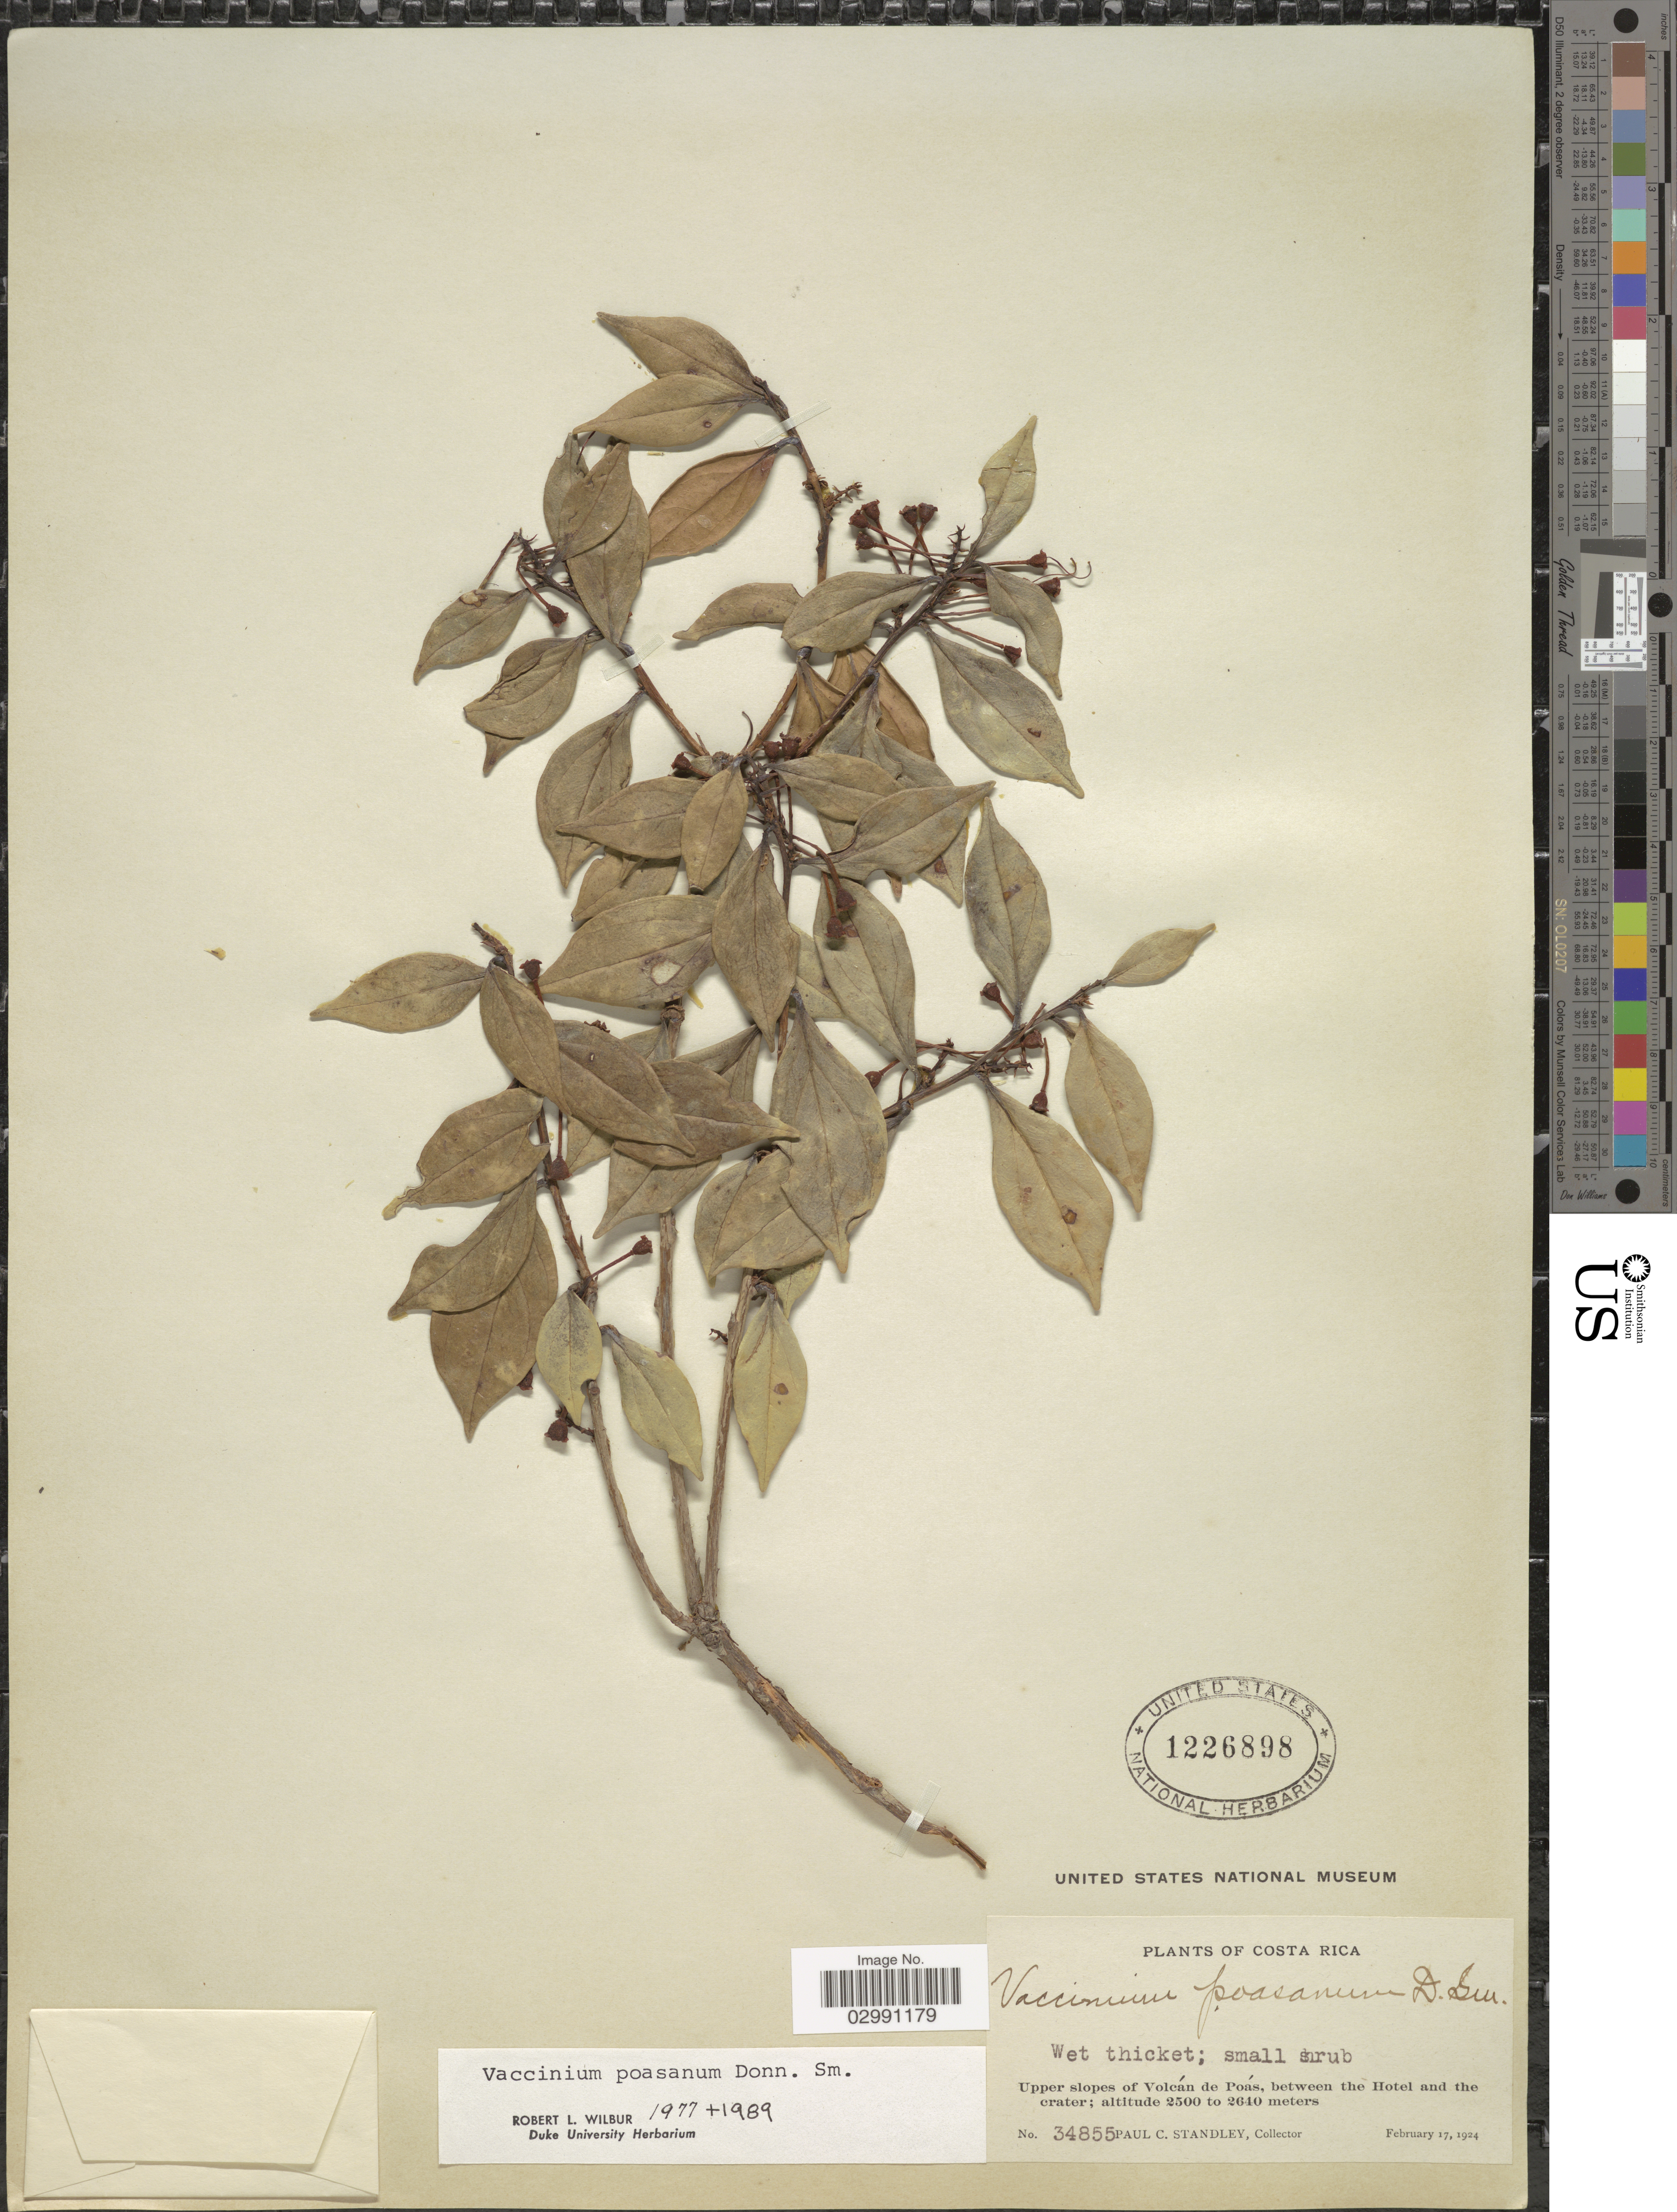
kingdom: Plantae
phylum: Tracheophyta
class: Magnoliopsida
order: Ericales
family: Ericaceae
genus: Vaccinium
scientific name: Vaccinium poasanum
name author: Donn. Sm.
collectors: P. C. Standley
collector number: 34855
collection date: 1924-02-17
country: Costa Rica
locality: Upper slopes of Volcán Poás, between the Hotel and the crater.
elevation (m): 2500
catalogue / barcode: US 1226898